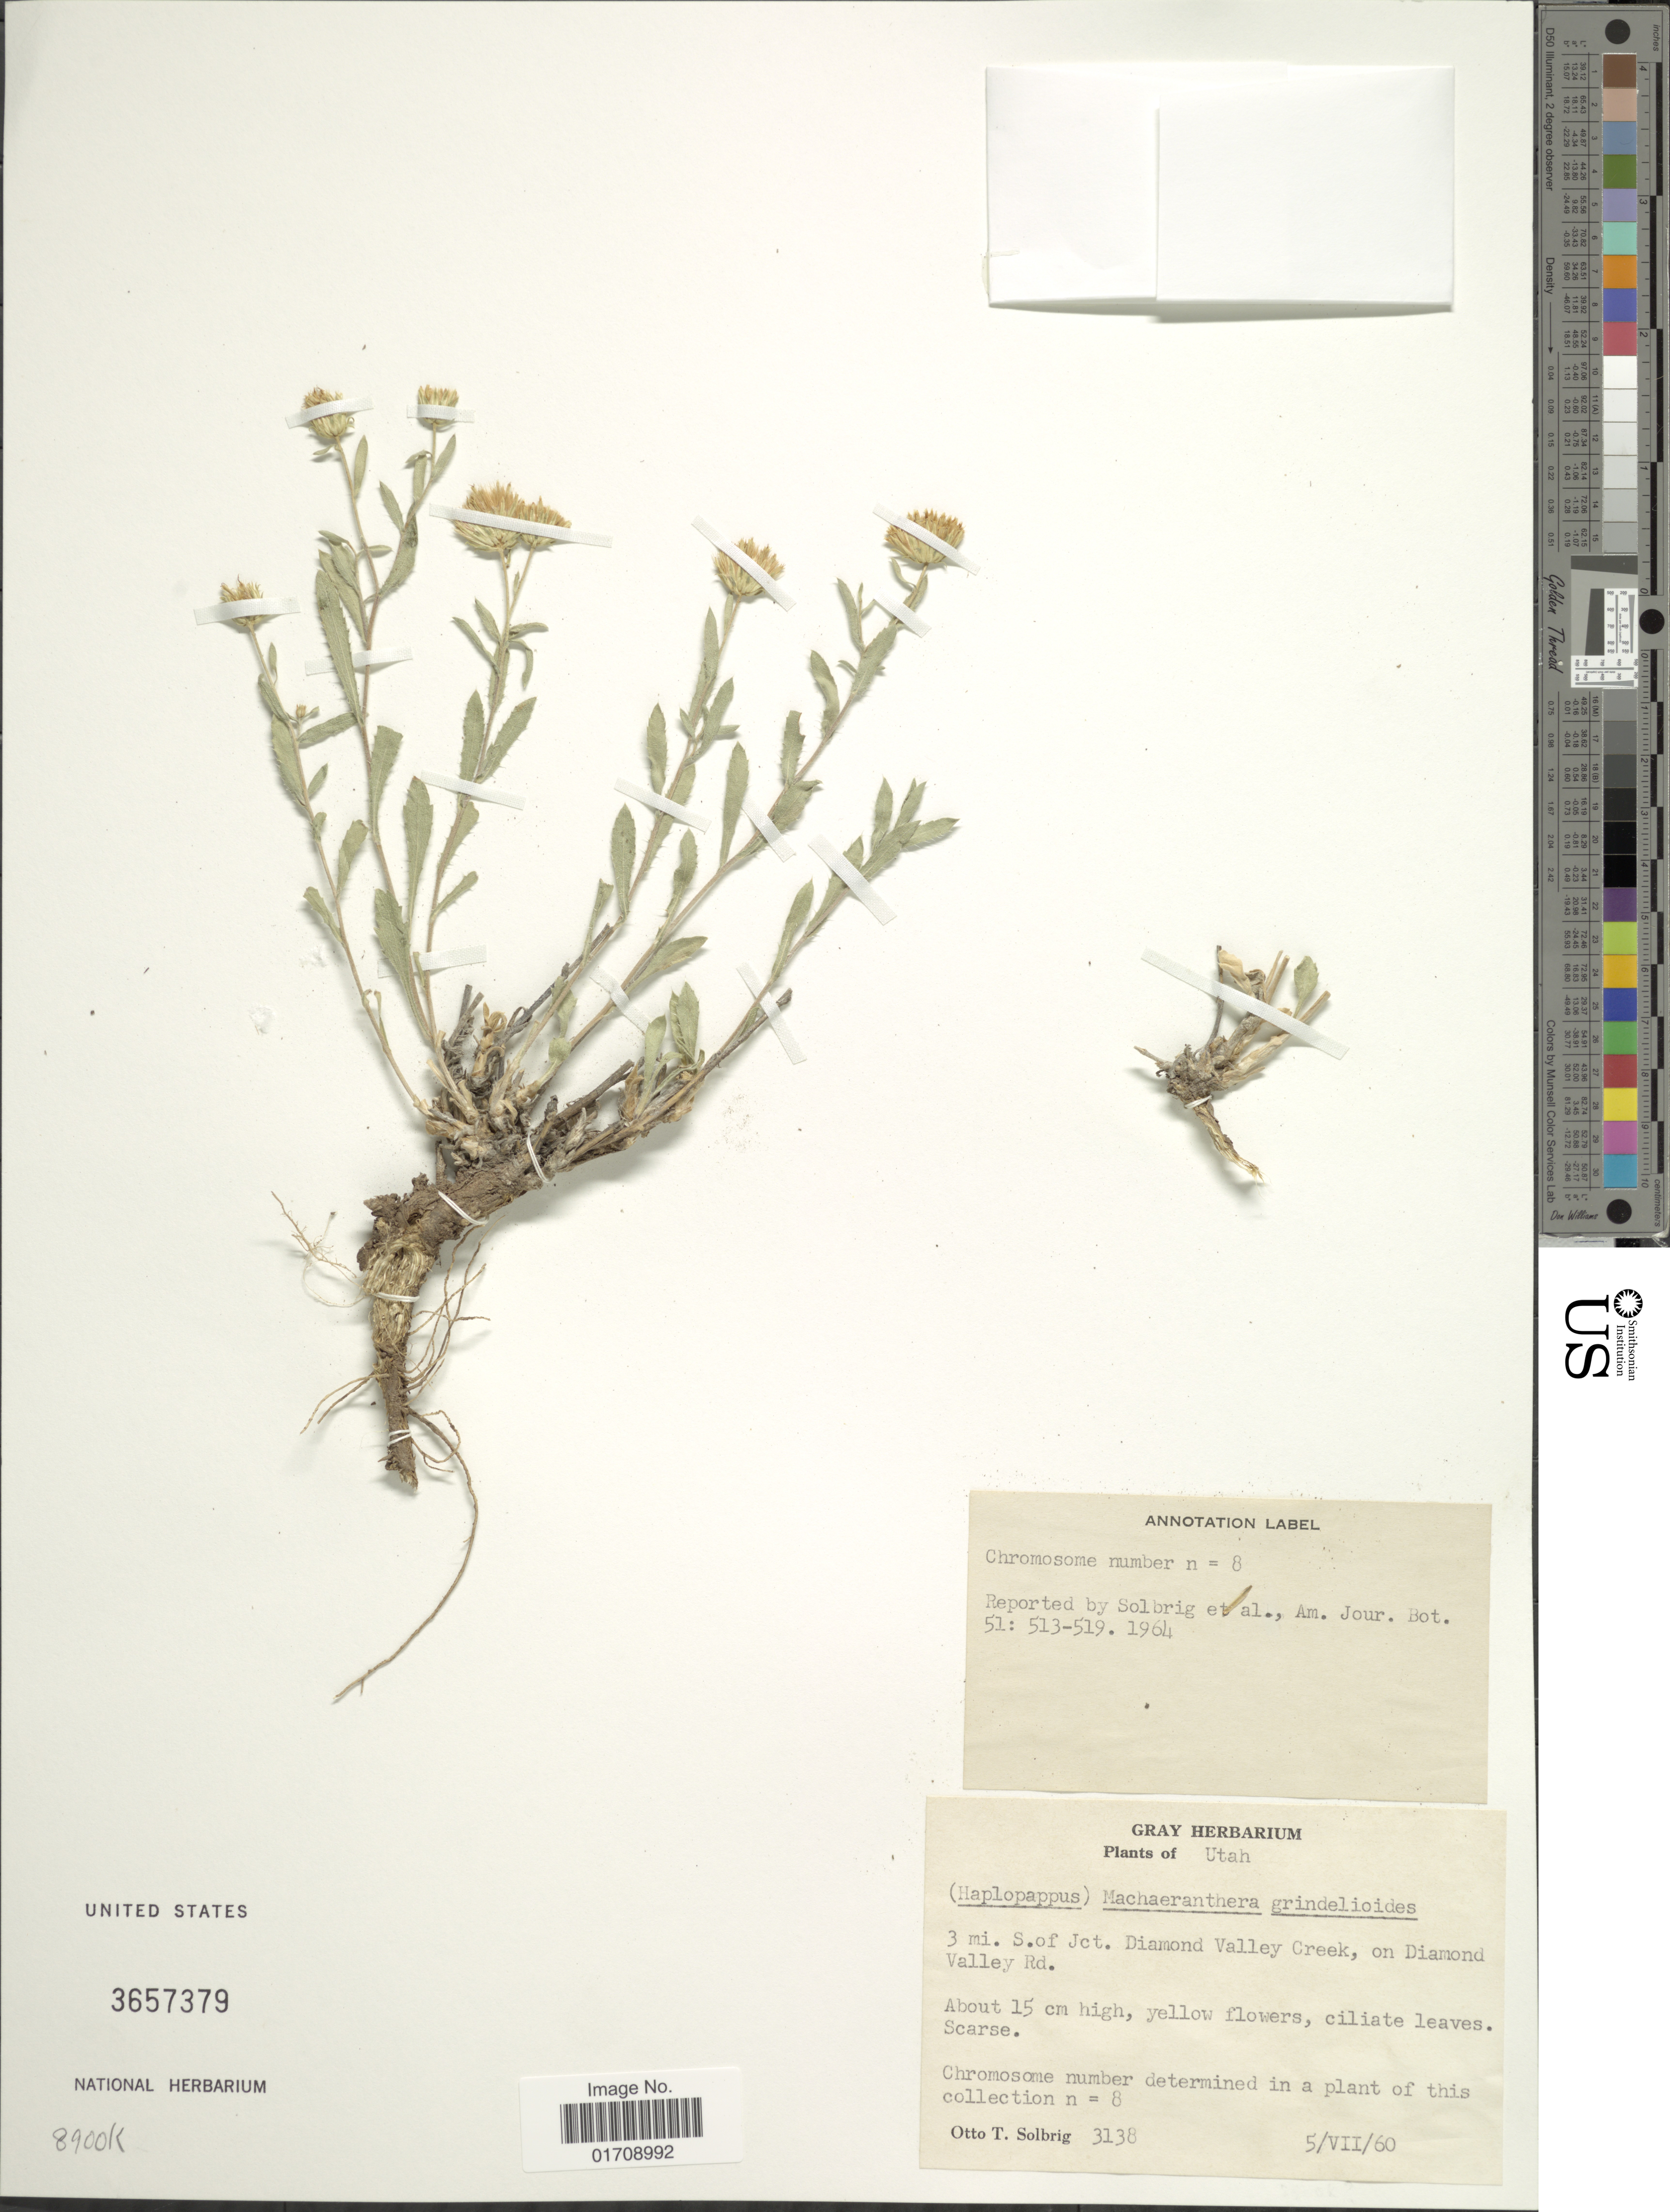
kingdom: Plantae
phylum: Tracheophyta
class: Magnoliopsida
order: Asterales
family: Asteraceae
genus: Machaeranthera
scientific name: Machaeranthera grindelioides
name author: (Nutt.) Shinners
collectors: O. T. Solbrig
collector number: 3138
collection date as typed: Transcribed d/m/y: 5/7/60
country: United States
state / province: Utah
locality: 3 mi. S. of Jct. Diamond Valley Creek, on Diamond Valley Rd.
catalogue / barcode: US 3657379